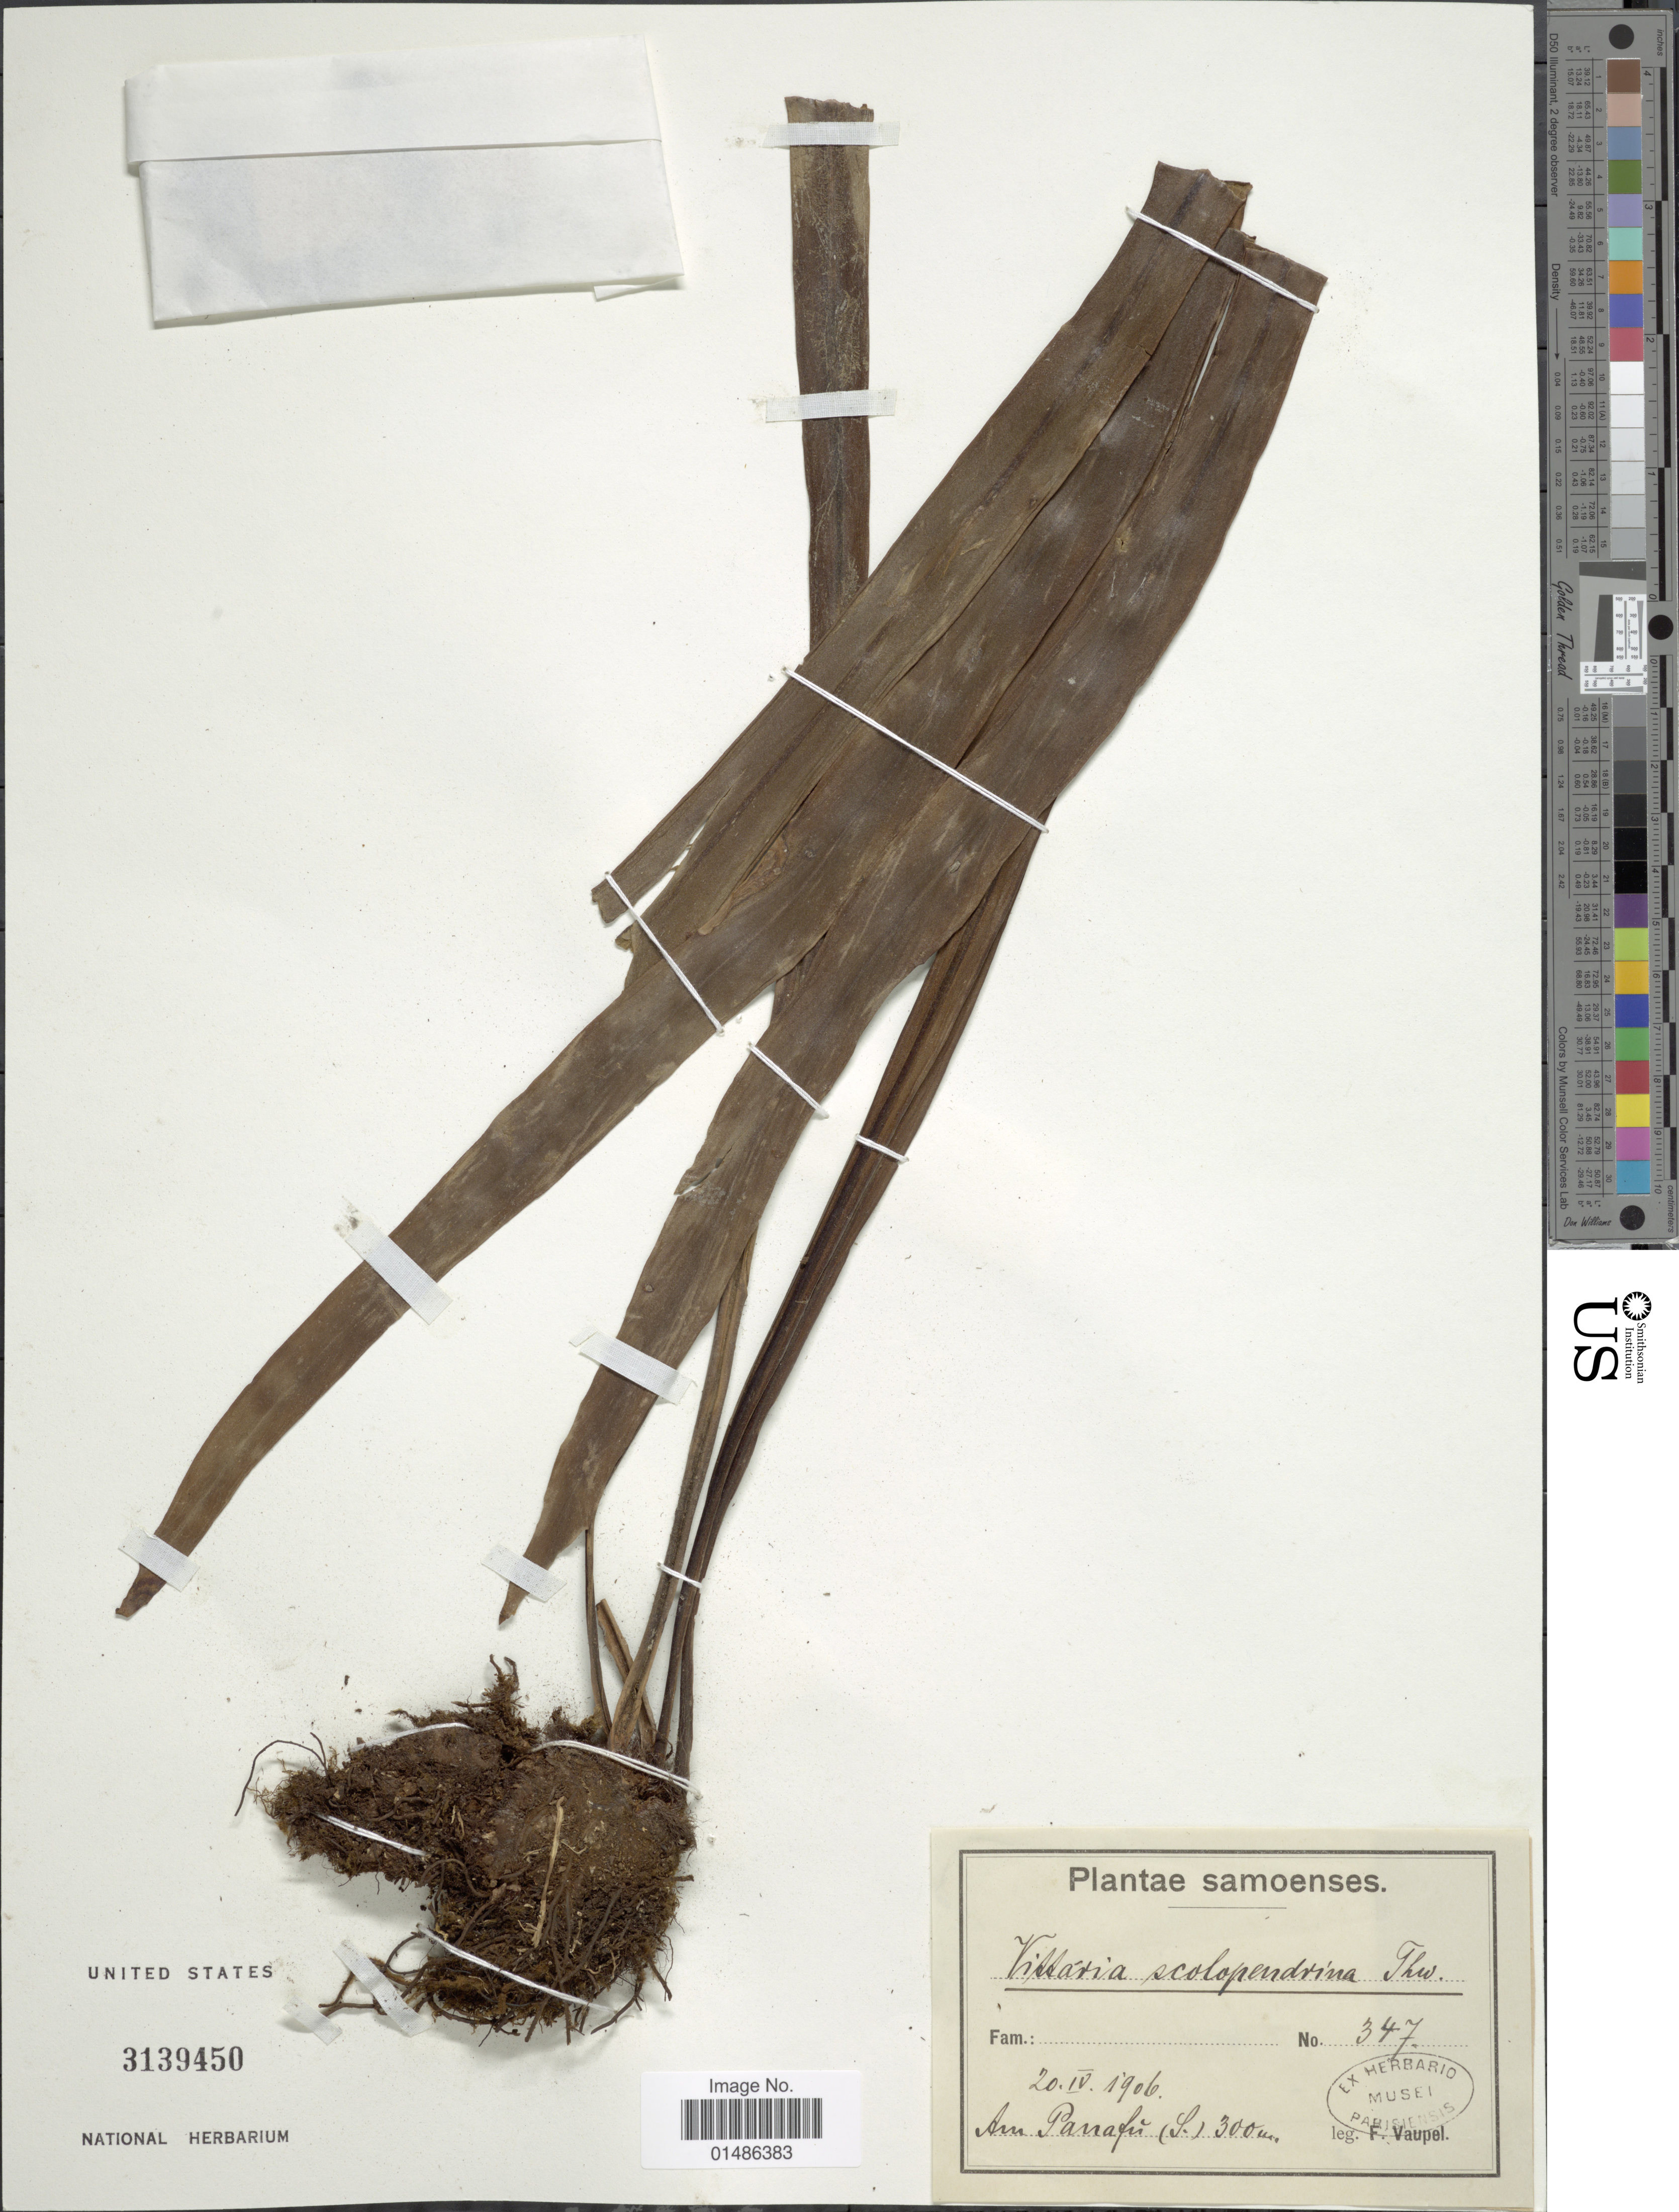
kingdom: Plantae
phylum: Tracheophyta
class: Polypodiopsida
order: Polypodiales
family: Pteridaceae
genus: Haplopteris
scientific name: Haplopteris scolopendrina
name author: (Bory) Presl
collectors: F. Vaupel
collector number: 347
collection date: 1906-04-20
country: Samoa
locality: Samoenses. Am Panafu (S.)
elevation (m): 300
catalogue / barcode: US 3139450